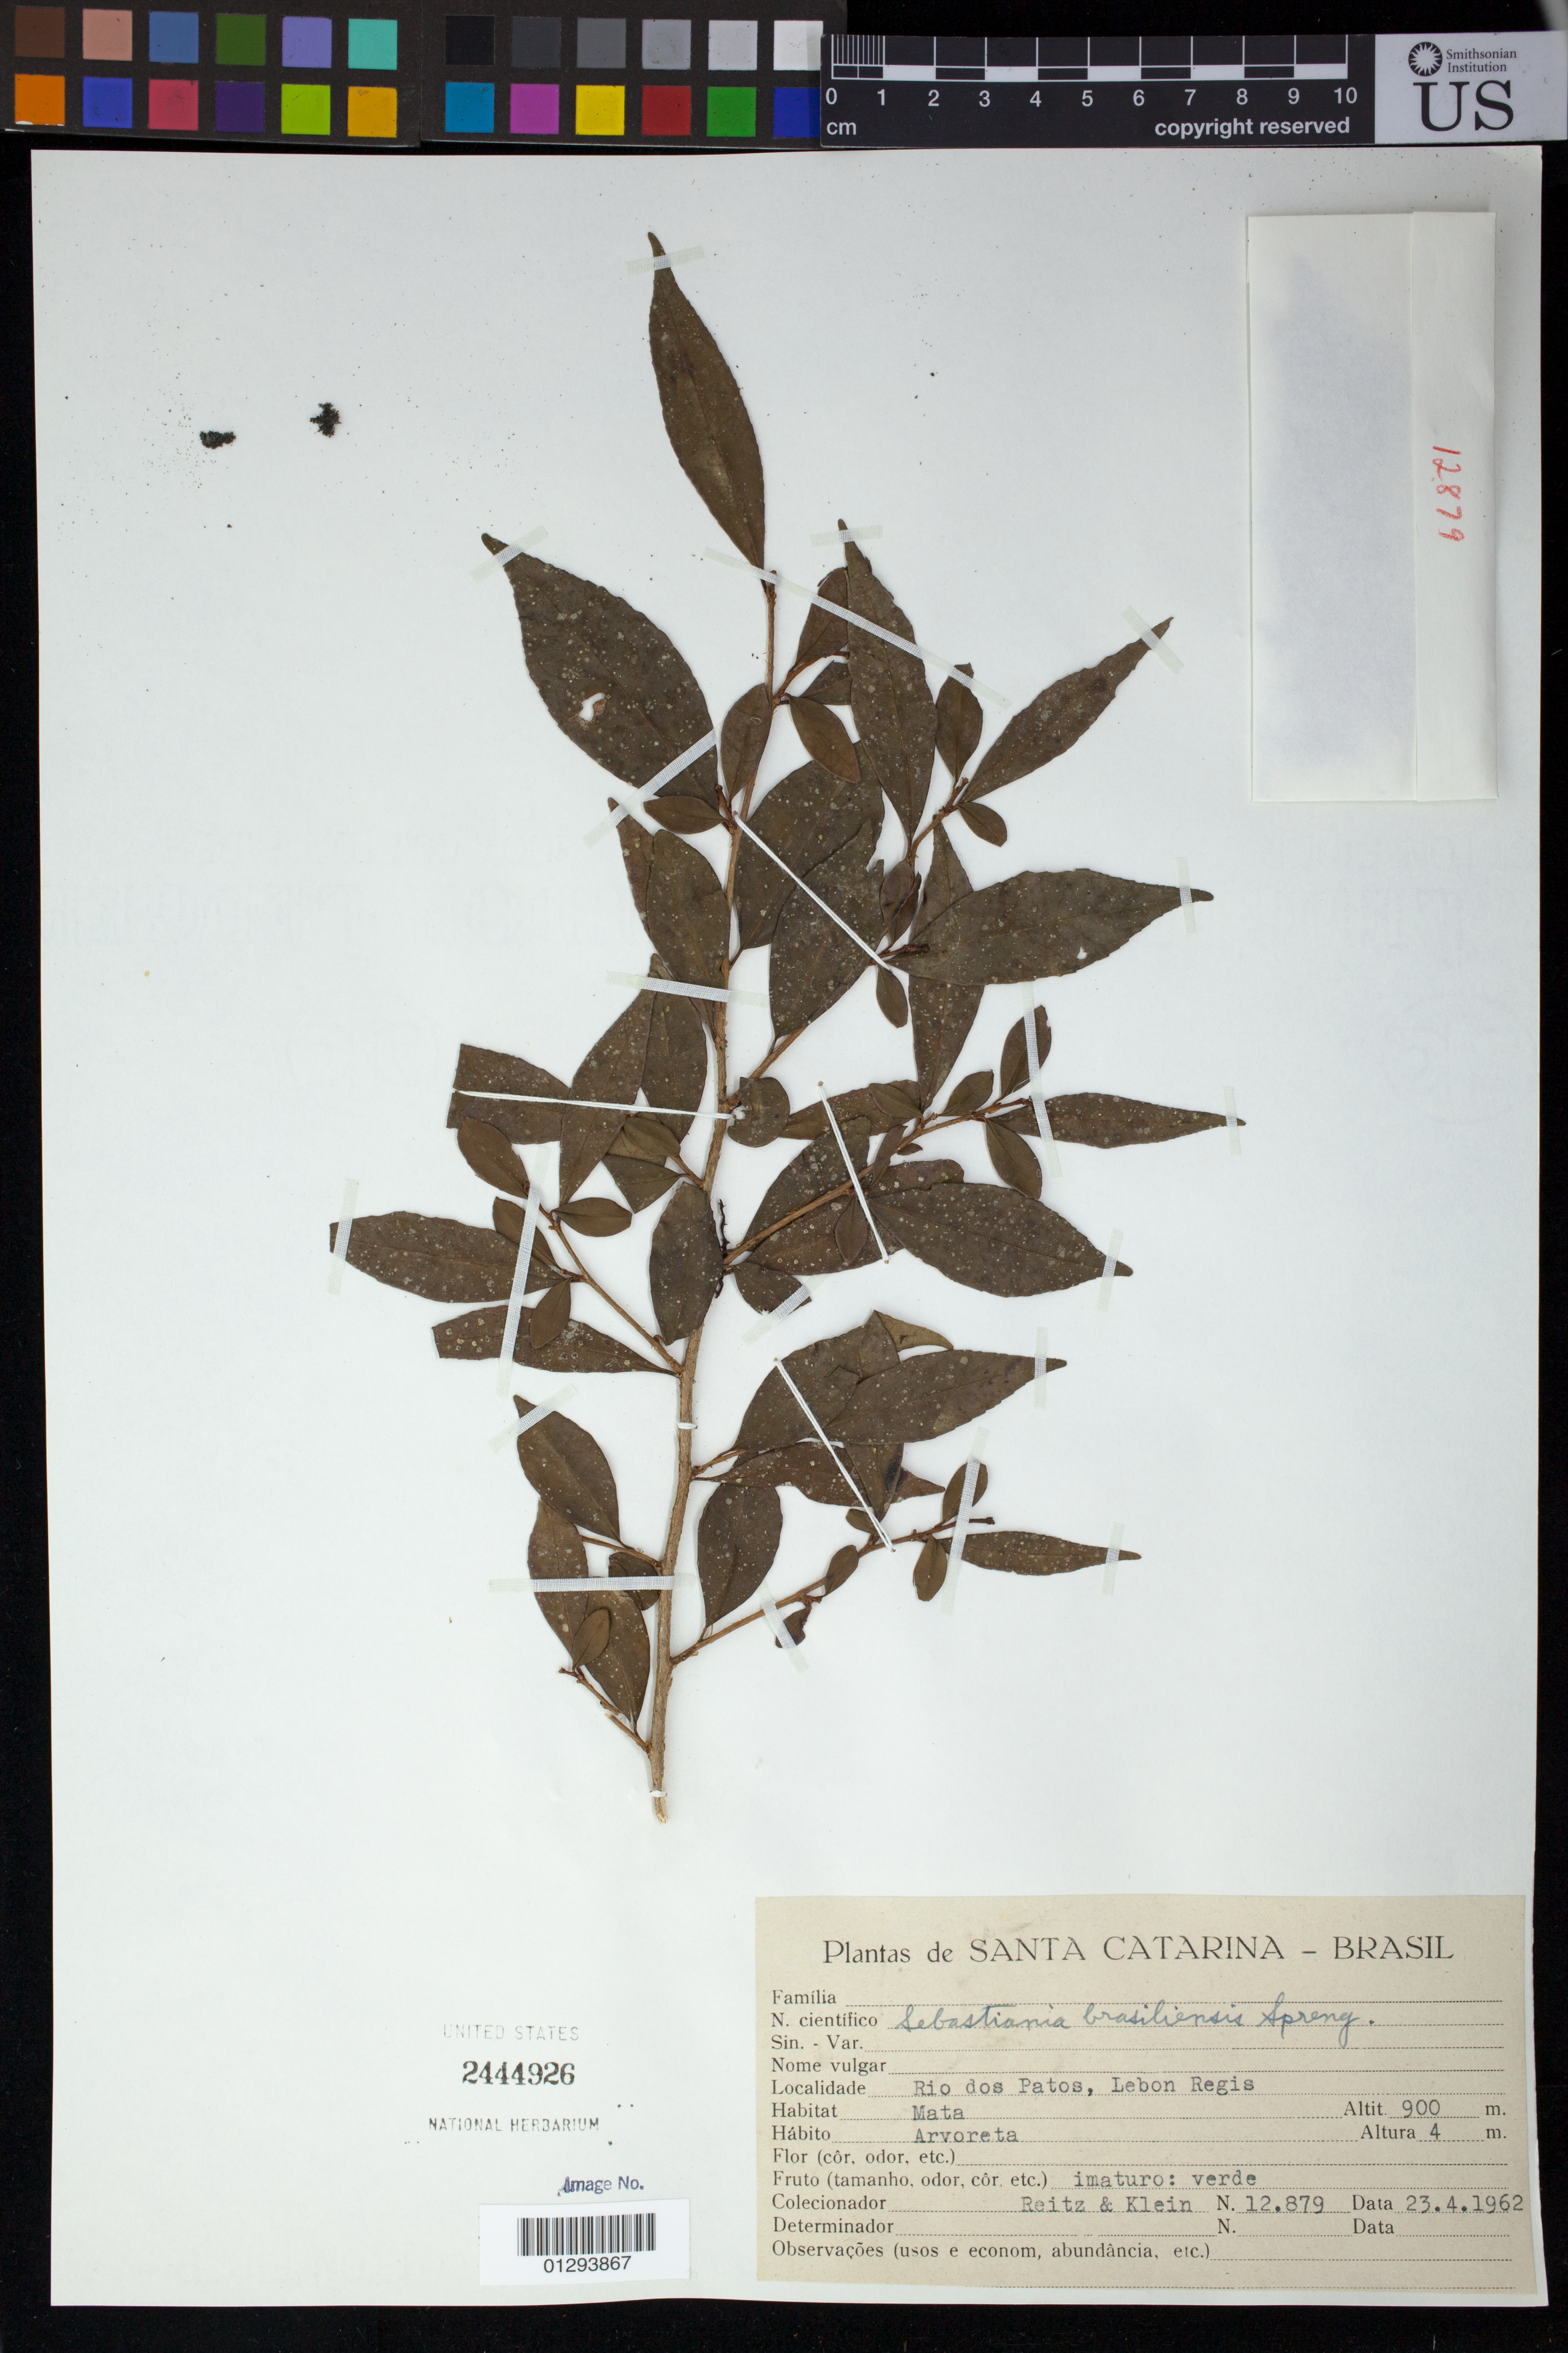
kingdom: Plantae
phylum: Tracheophyta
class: Magnoliopsida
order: Malpighiales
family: Euphorbiaceae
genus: Sebastiania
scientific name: Sebastiania brasiliensis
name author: Spreng.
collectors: R. Reitz & Klein, --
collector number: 12879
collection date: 1962-04-23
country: Brazil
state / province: Santa Catarina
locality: Rio dos Patos, Lebon Regis.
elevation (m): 900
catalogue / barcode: US 2444926